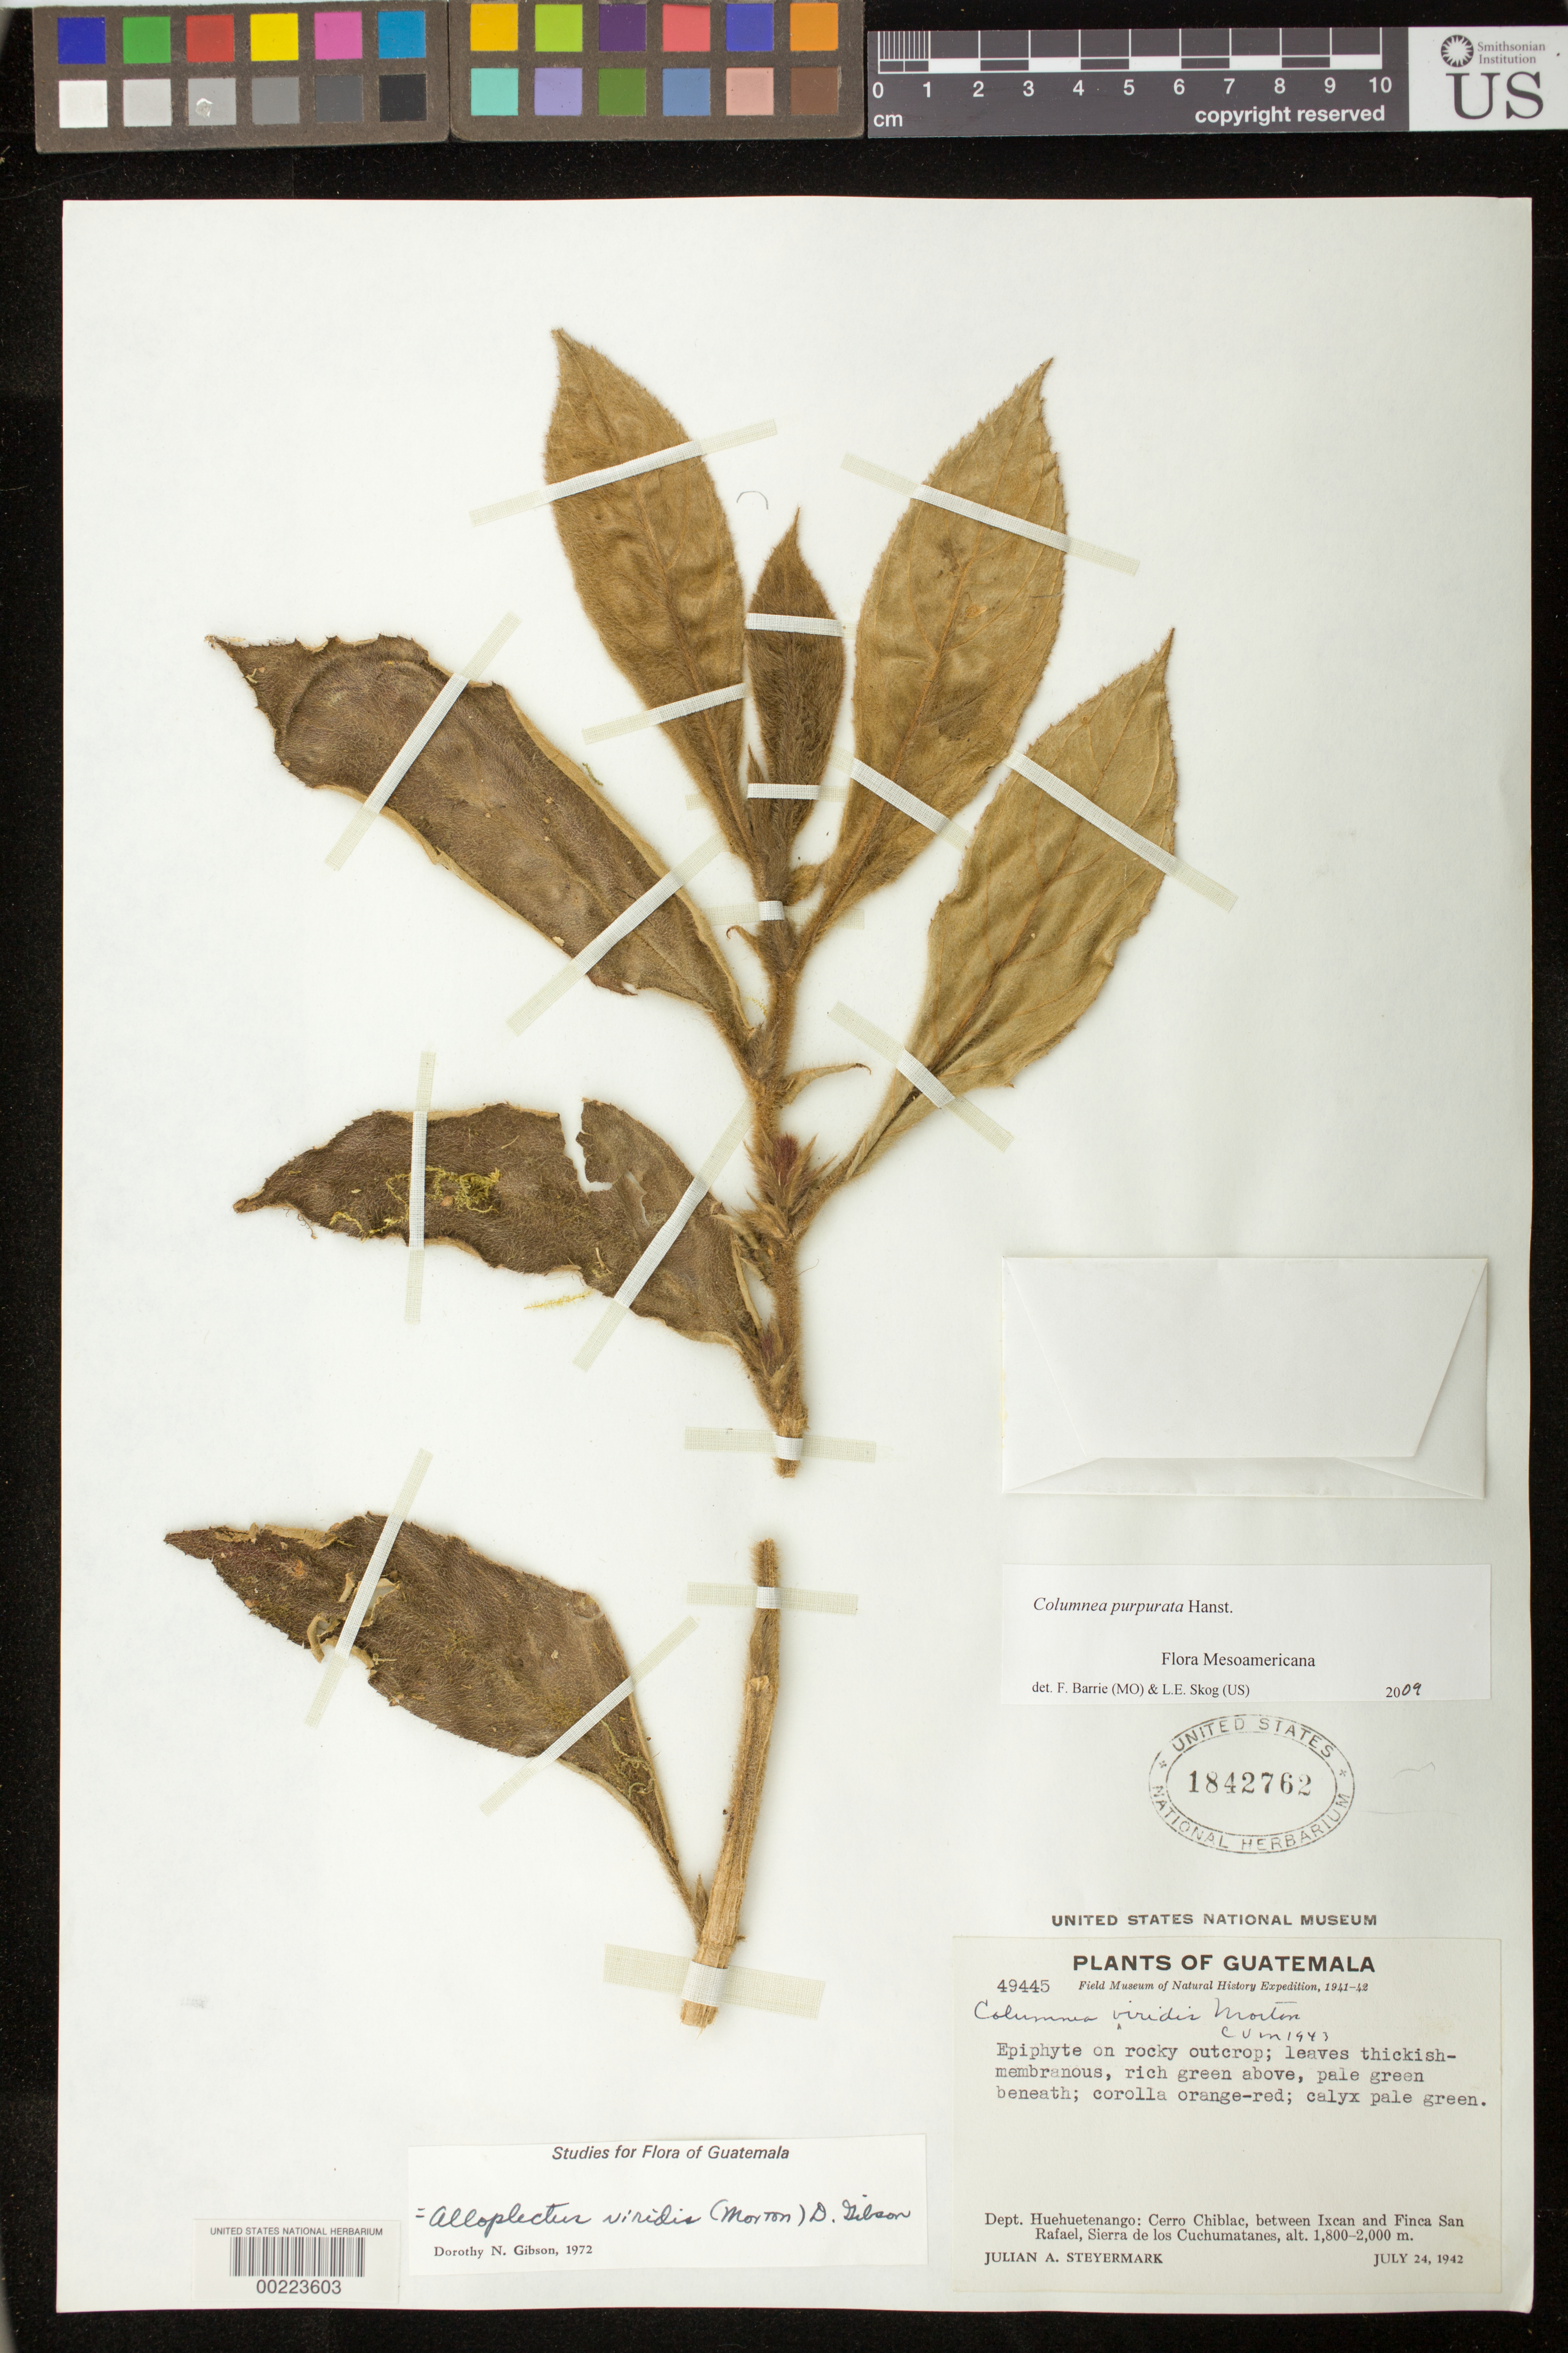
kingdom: Plantae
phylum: Tracheophyta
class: Magnoliopsida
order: Lamiales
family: Gesneriaceae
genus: Columnea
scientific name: Columnea purpurata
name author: Hanst.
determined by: Skog, Laurence E.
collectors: J. Steyermark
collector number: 49445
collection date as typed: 24 Jul 1942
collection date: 1942-07-24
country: Guatemala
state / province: Huehuetenango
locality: Cerro Chiblac, between Ixcan and Finca San Rafael, Sierra de Los Cuchumatanes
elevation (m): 1800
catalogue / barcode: US 1842762